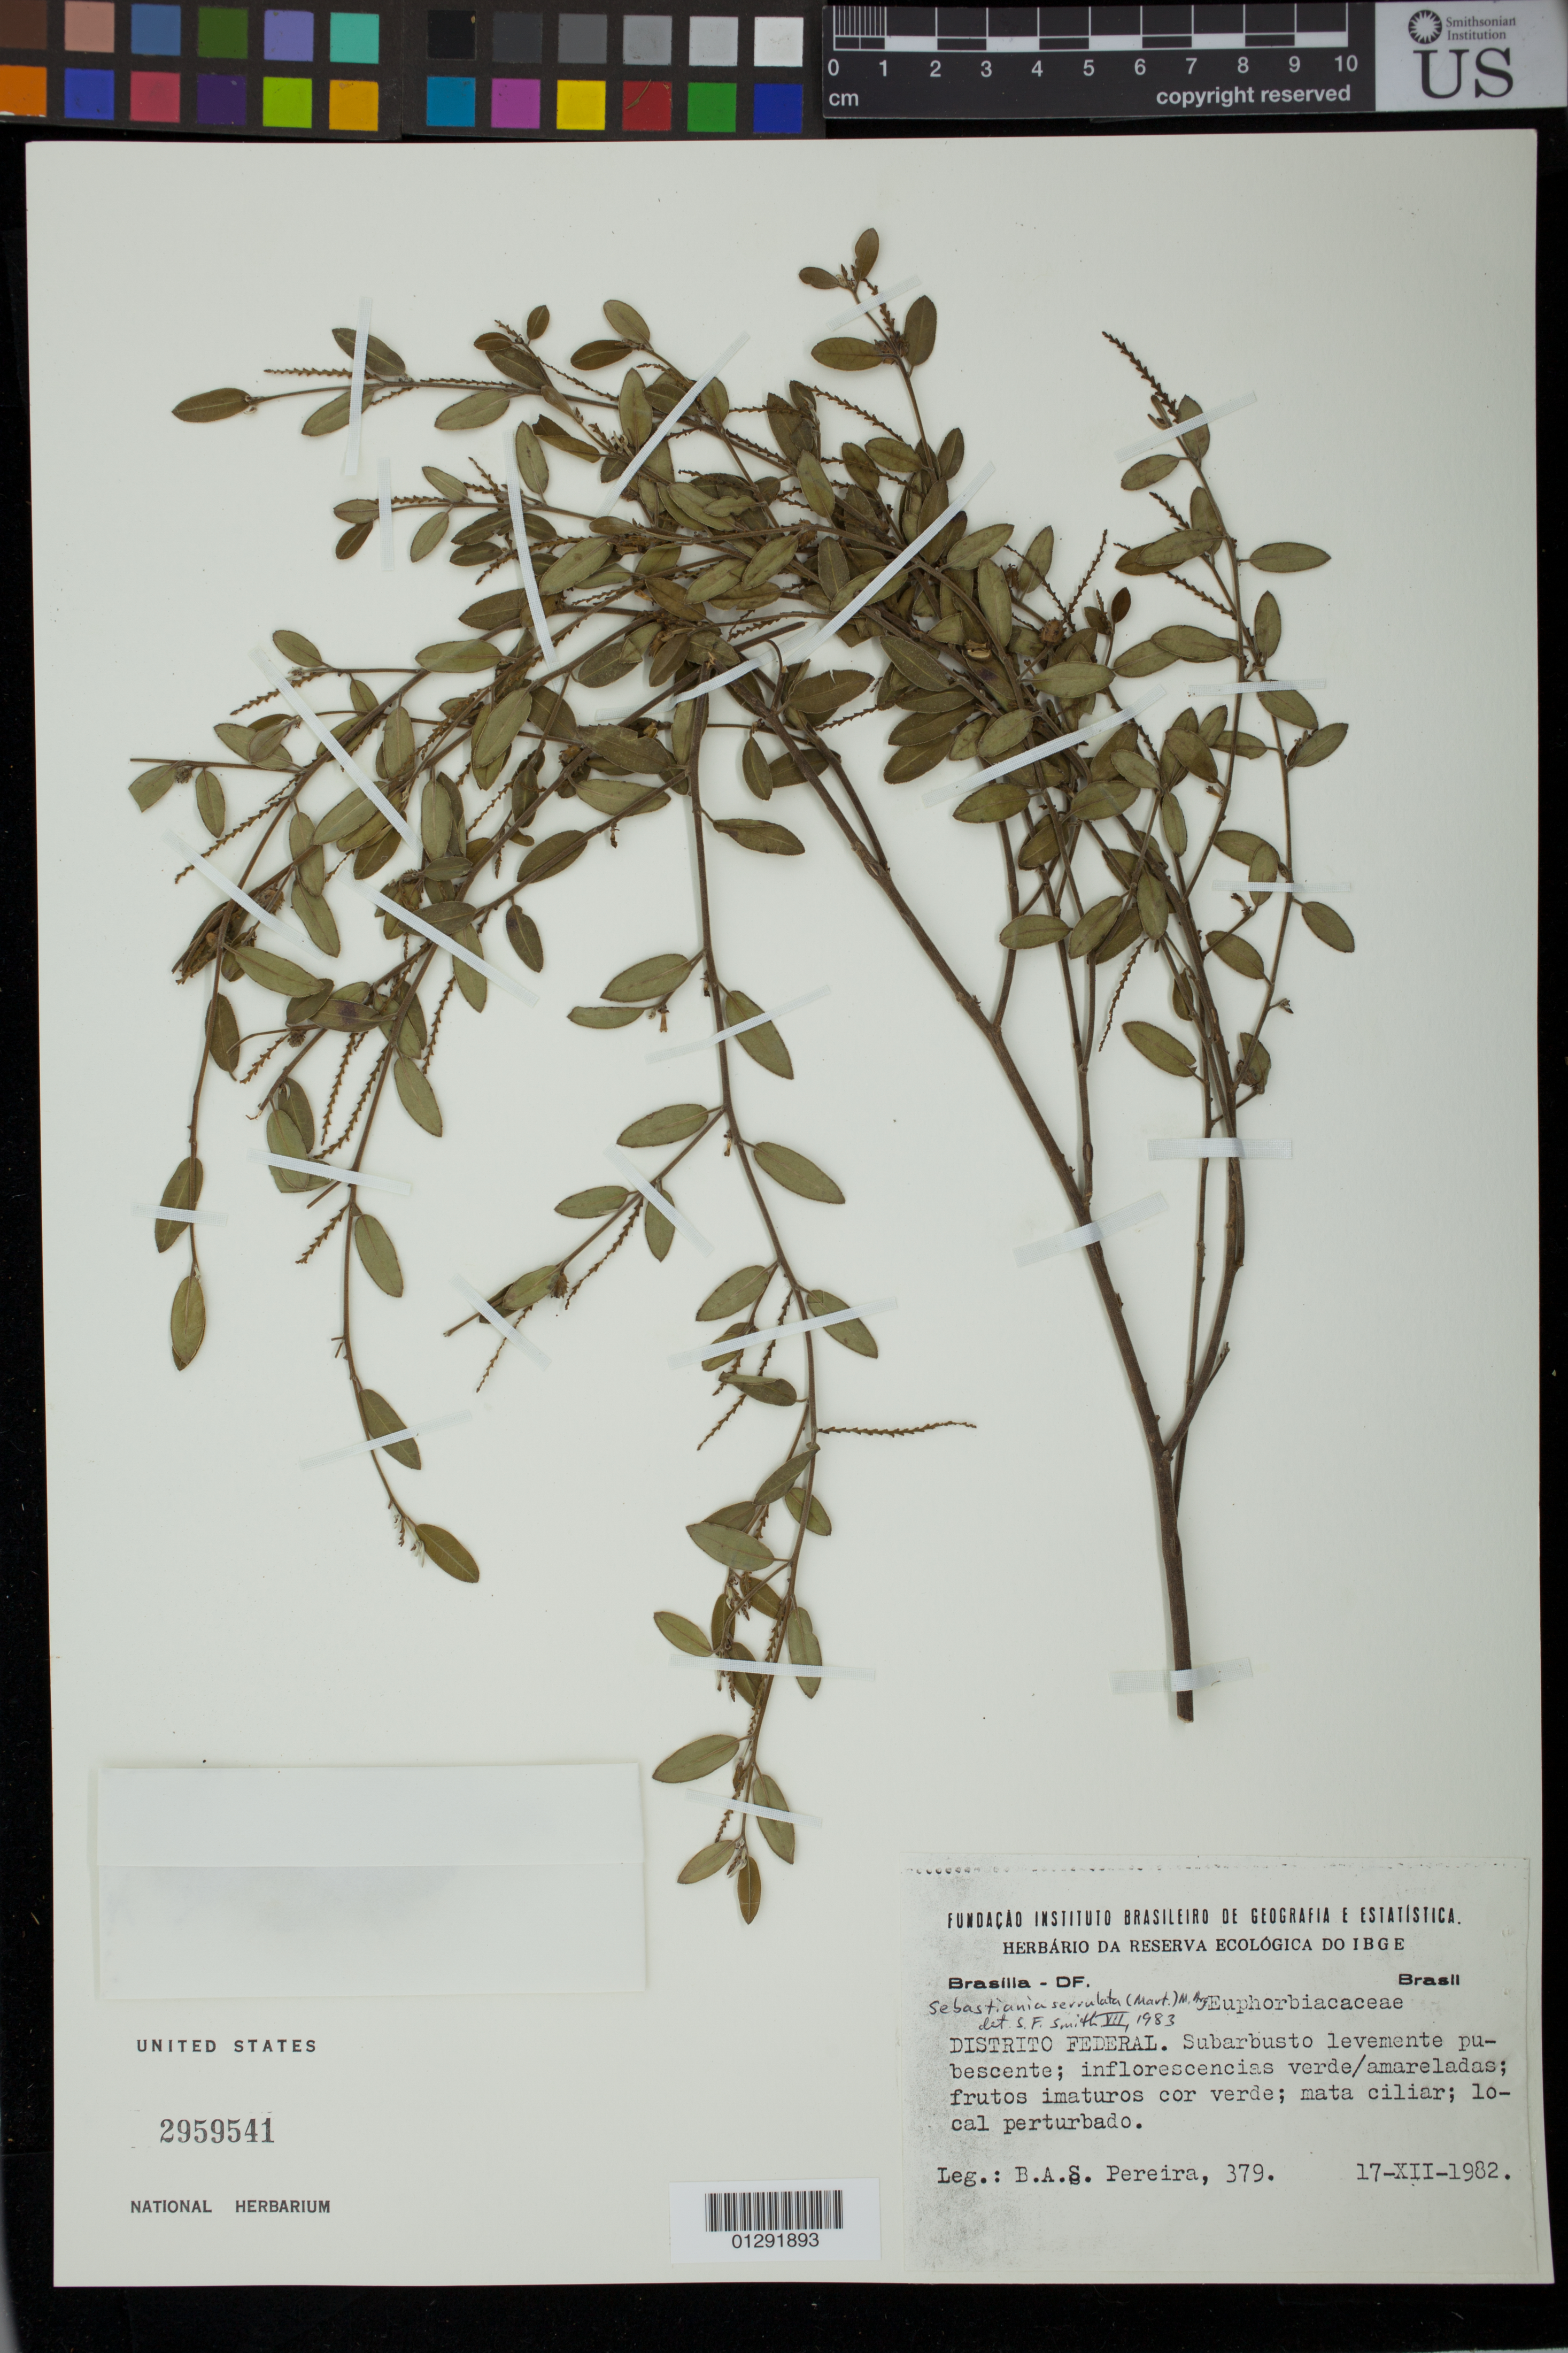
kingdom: Plantae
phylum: Tracheophyta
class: Magnoliopsida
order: Malpighiales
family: Euphorbiaceae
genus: Sebastiania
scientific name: Sebastiania serrulata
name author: (Mart.) Müll. Arg.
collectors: B. A. S. Pereira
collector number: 379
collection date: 1982-12-17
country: Brazil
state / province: Distrito Federal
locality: Brasilia.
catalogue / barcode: US 2959541